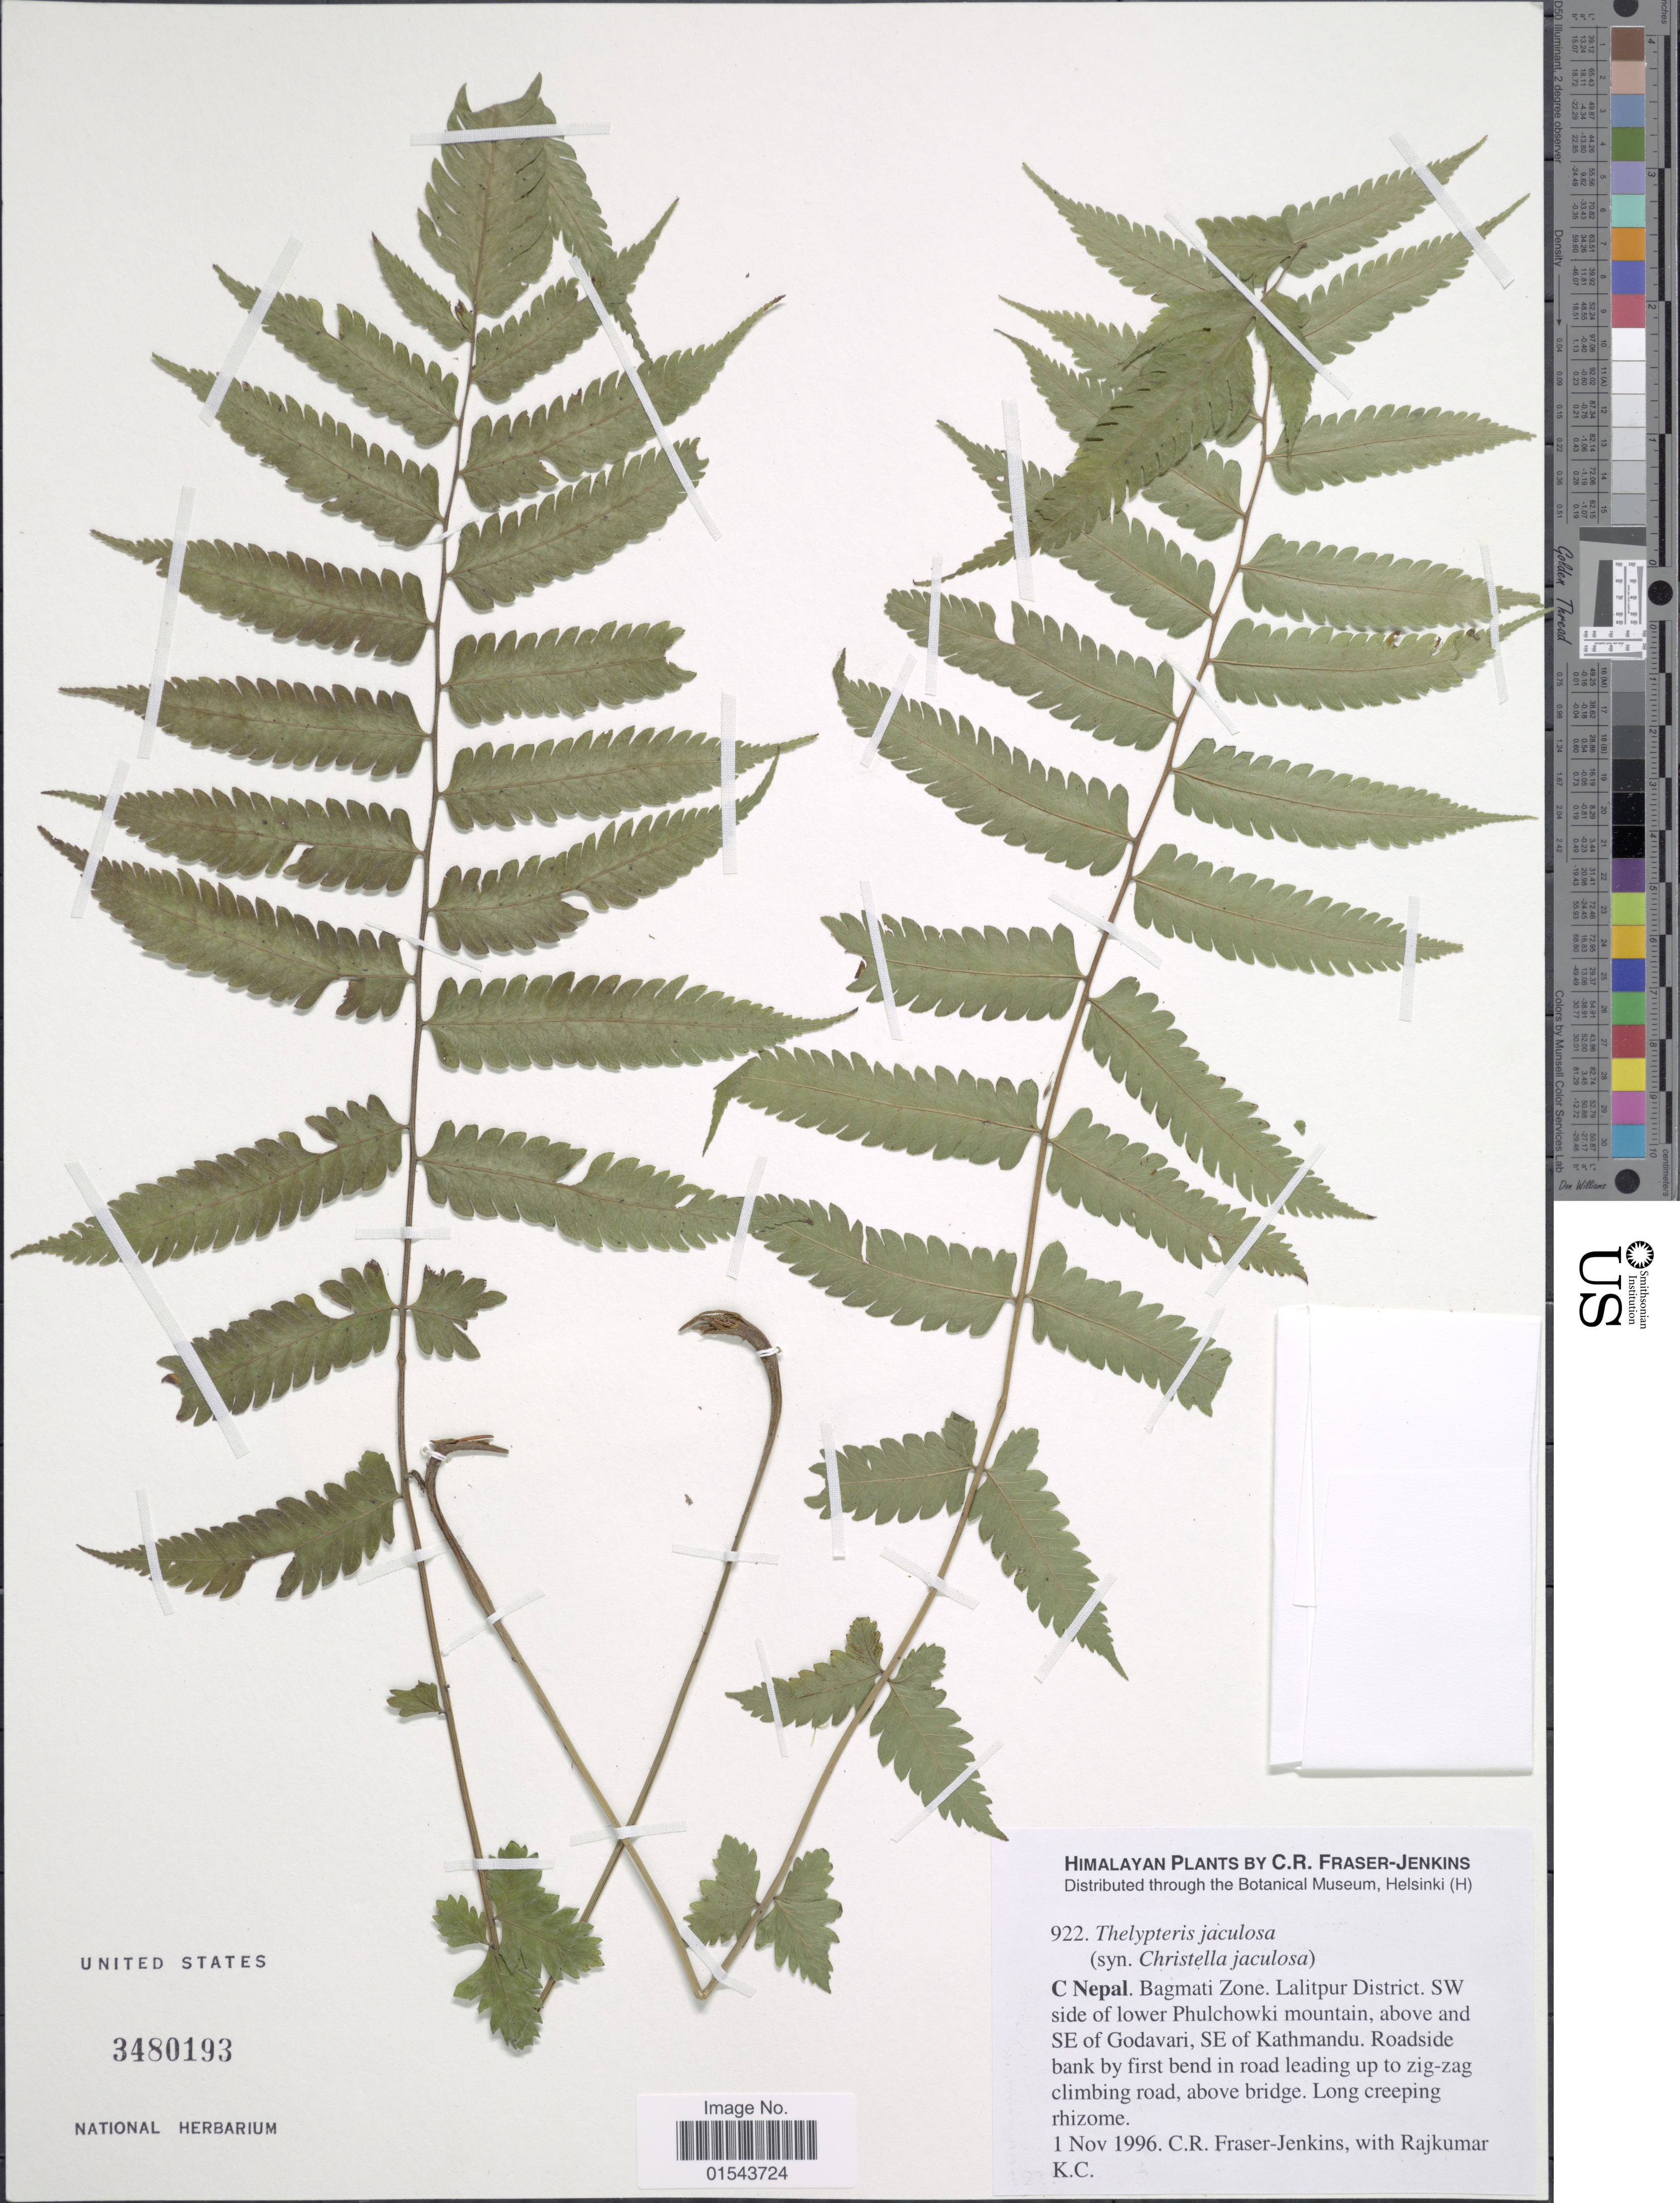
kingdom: Plantae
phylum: Tracheophyta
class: Polypodiopsida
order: Polypodiales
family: Thelypteridaceae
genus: Christella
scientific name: Christella jaculosa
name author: (Christ) Holttum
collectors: C. R. Fraser-Jenkins & K. Rajkumar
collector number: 922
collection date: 1996-11-01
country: Nepal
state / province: Bagmati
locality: Himalaya, C Nepal. Bagmati Zone. Lalitpur District. SW side of lower Phulchowki mountain, above and SE of Godavari, SE of Kathmandu, Roadside bank by first bend in road leading up to zig-zag climbing road, above bridge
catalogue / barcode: US 3480193